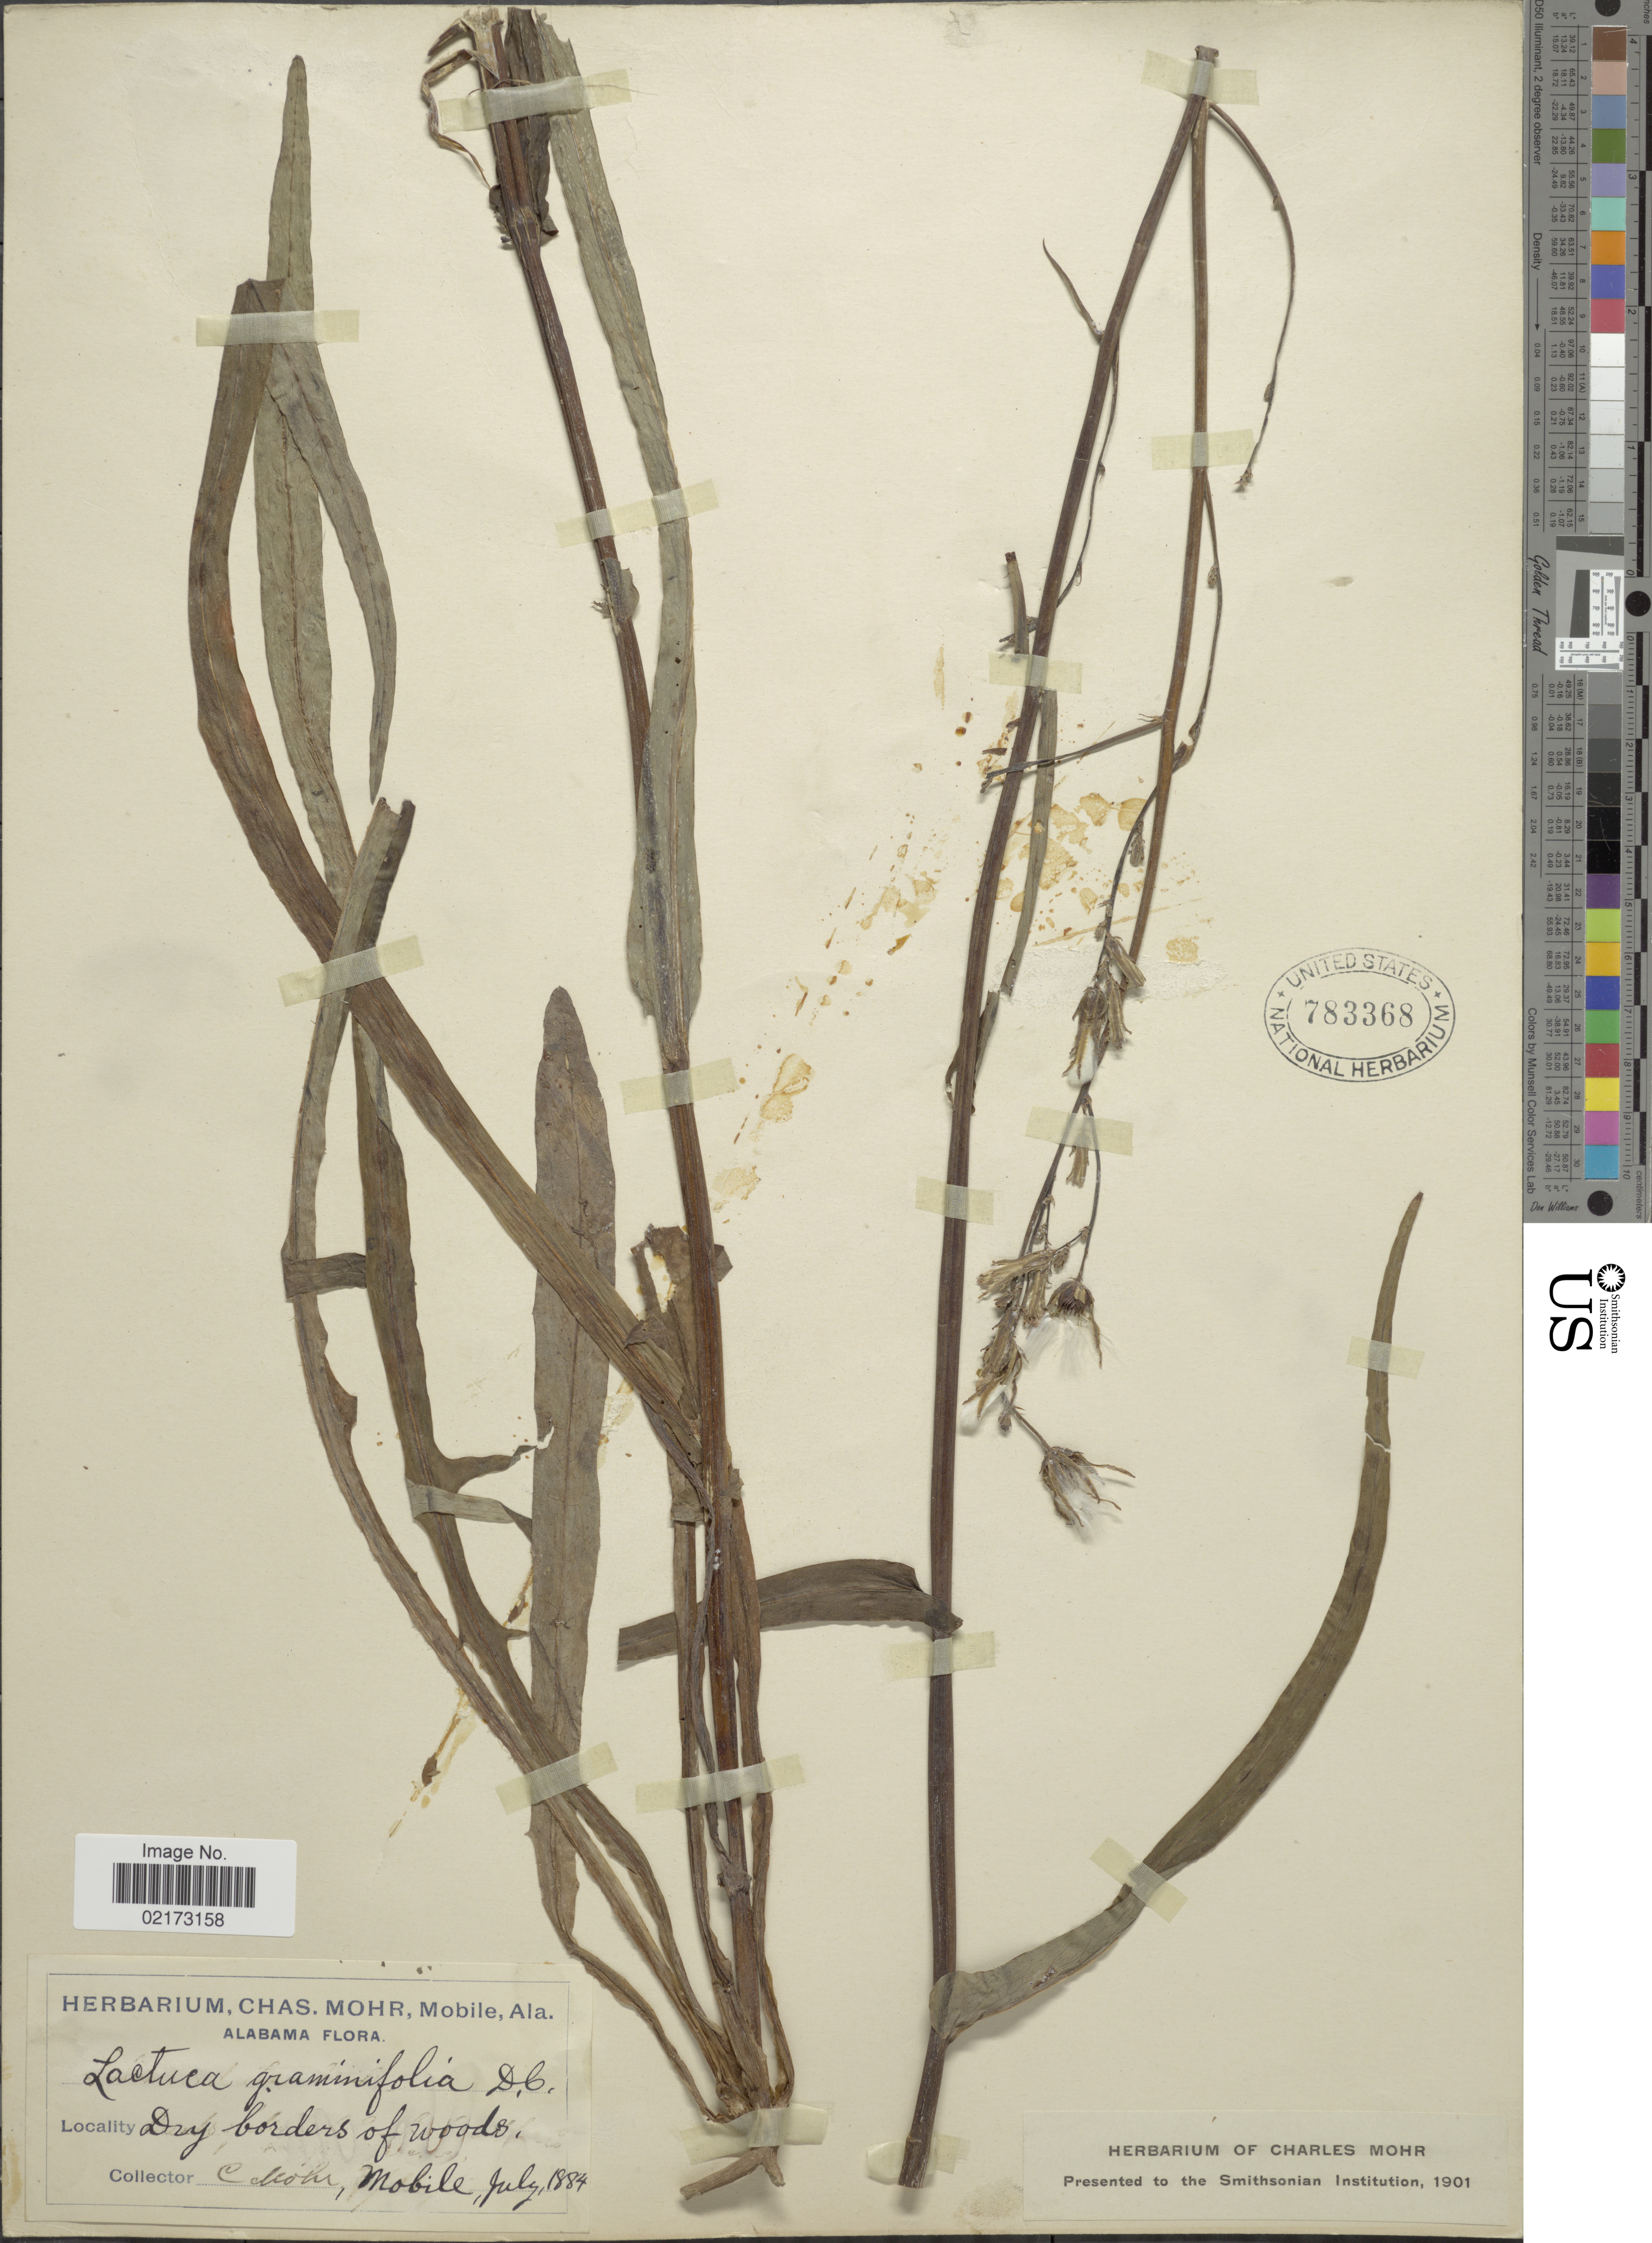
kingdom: Plantae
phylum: Tracheophyta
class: Magnoliopsida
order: Asterales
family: Asteraceae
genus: Lactuca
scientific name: Lactuca graminifolia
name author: Michx.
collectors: Mohr, C. T. (herbarium)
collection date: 1884-07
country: United States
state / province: Alabama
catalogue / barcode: US 783368